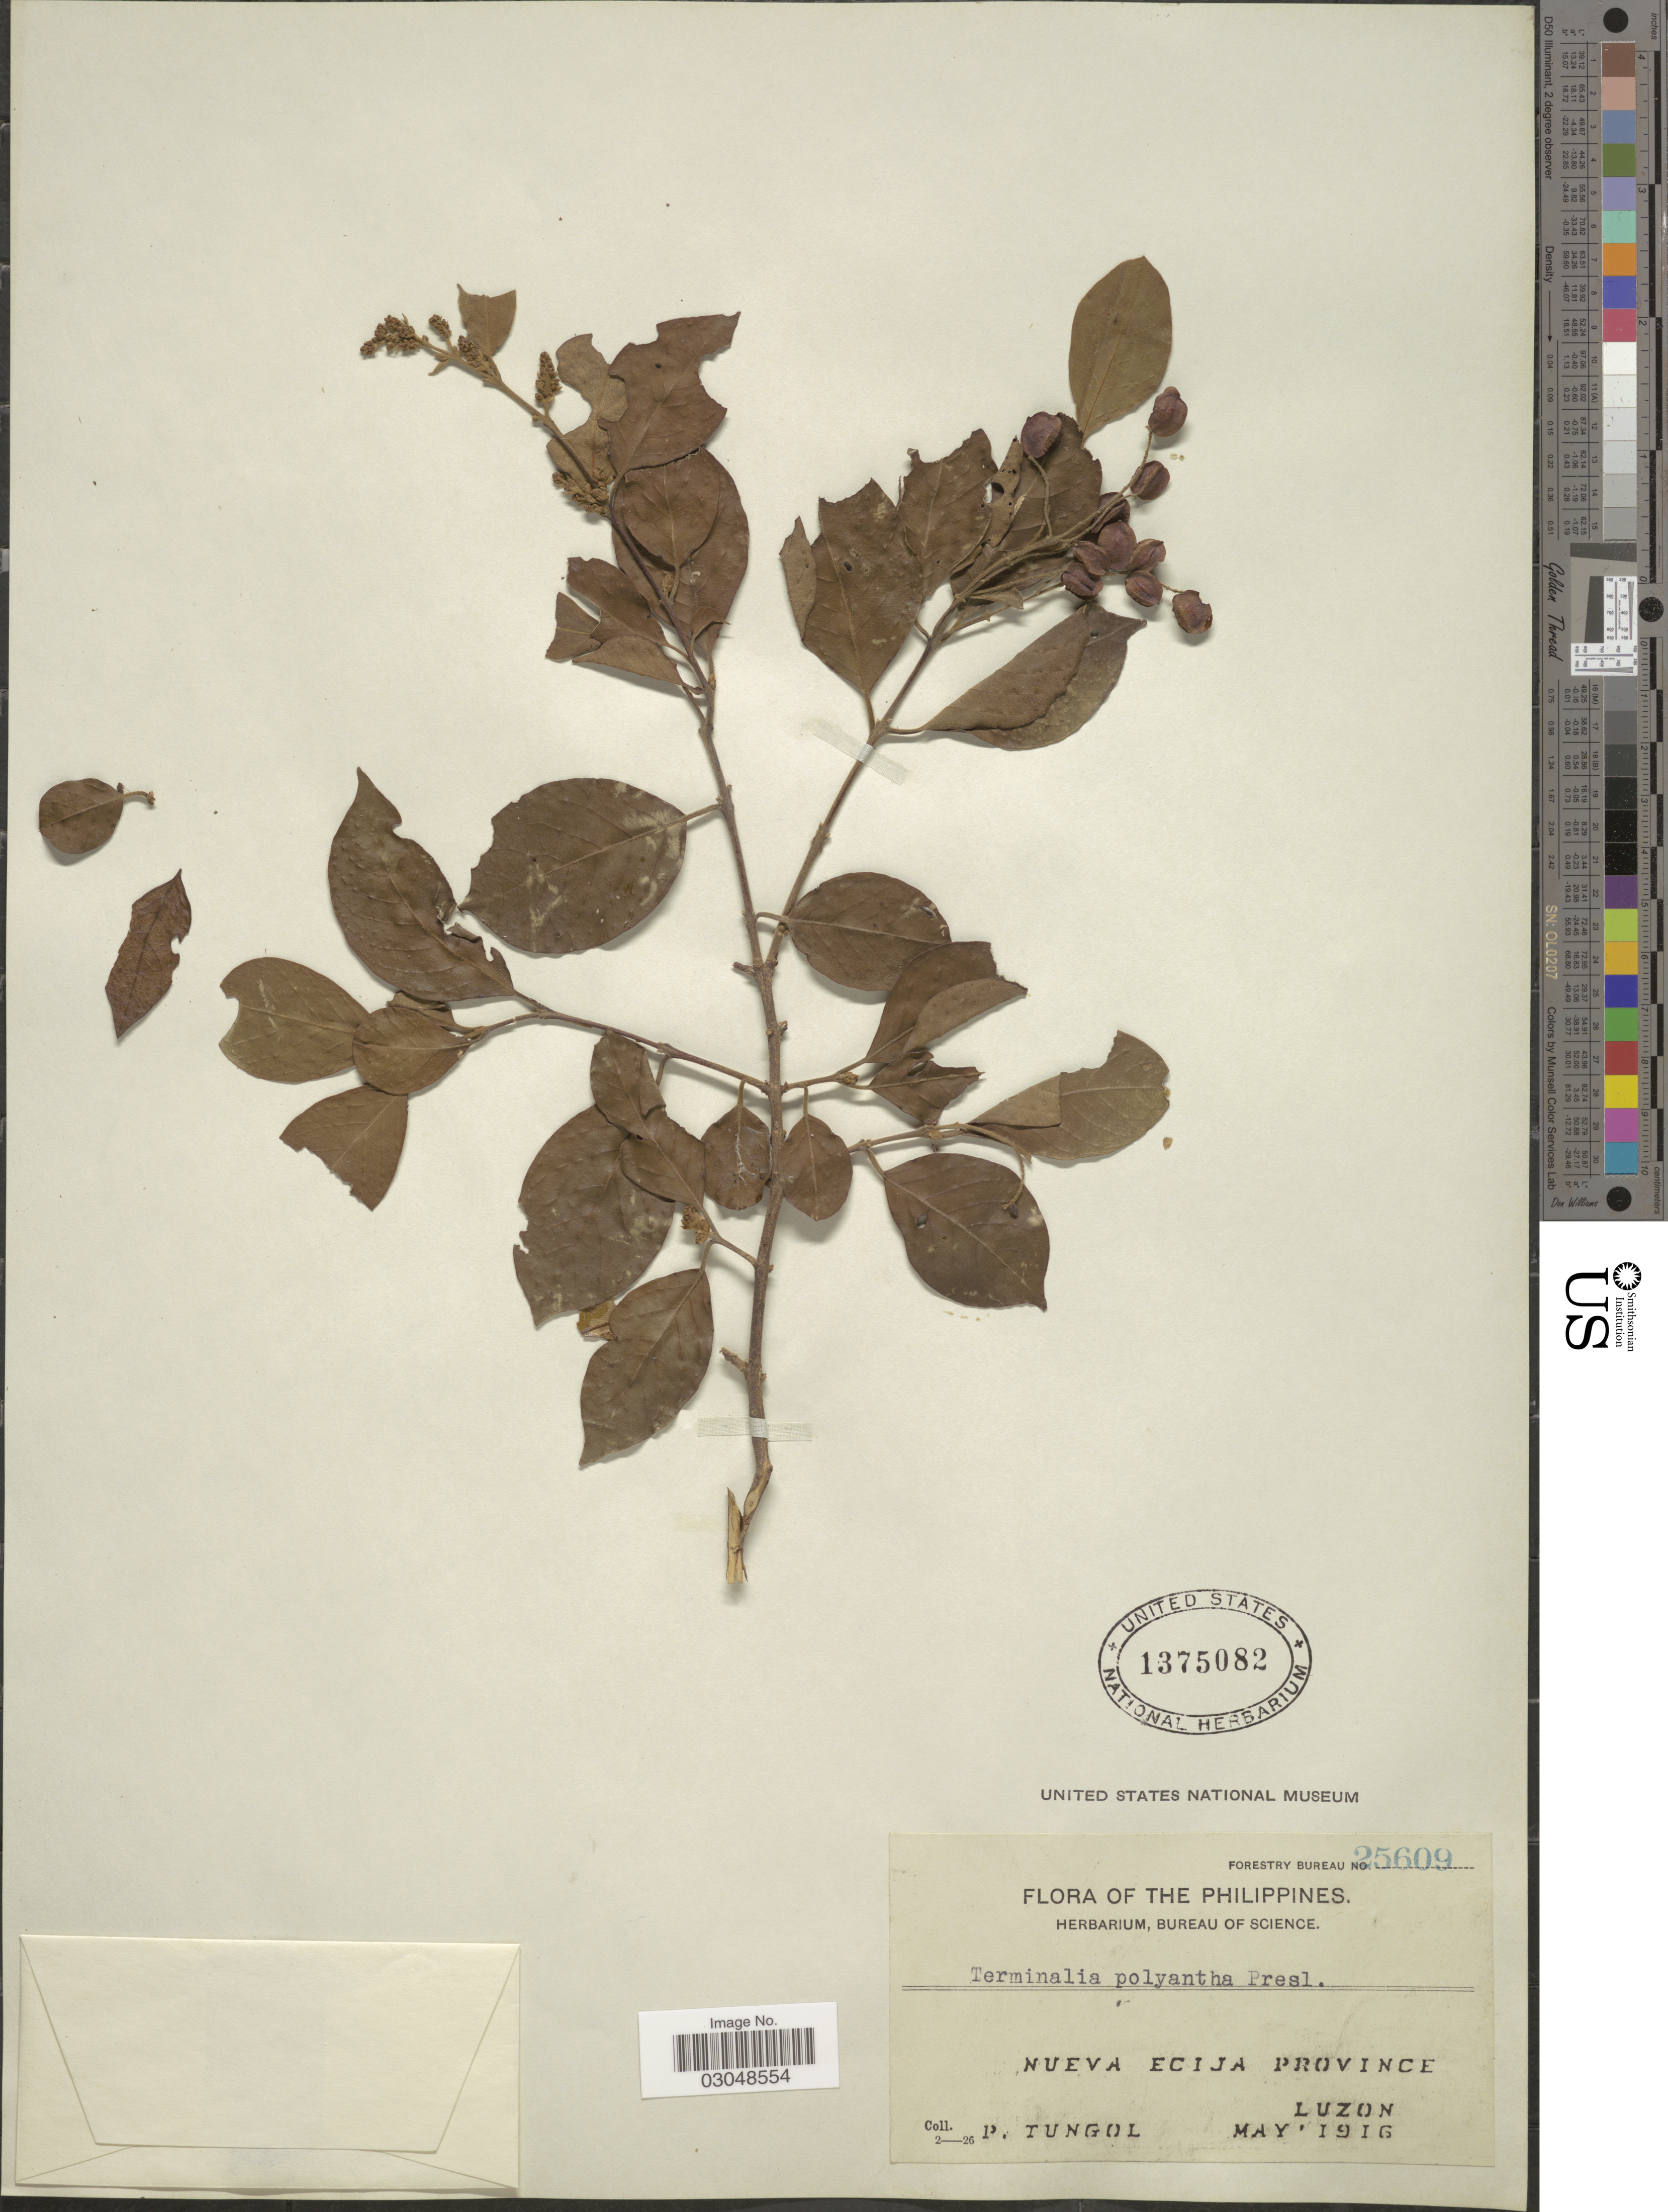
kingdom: Plantae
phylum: Tracheophyta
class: Magnoliopsida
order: Myrtales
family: Combretaceae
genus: Terminalia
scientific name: Terminalia polyantha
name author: C. Presl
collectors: P. Tungol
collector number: Forestry Bureau 25609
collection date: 1916-05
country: Philippines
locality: Nueva Ecija Province, Luzon.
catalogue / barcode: US 1375082